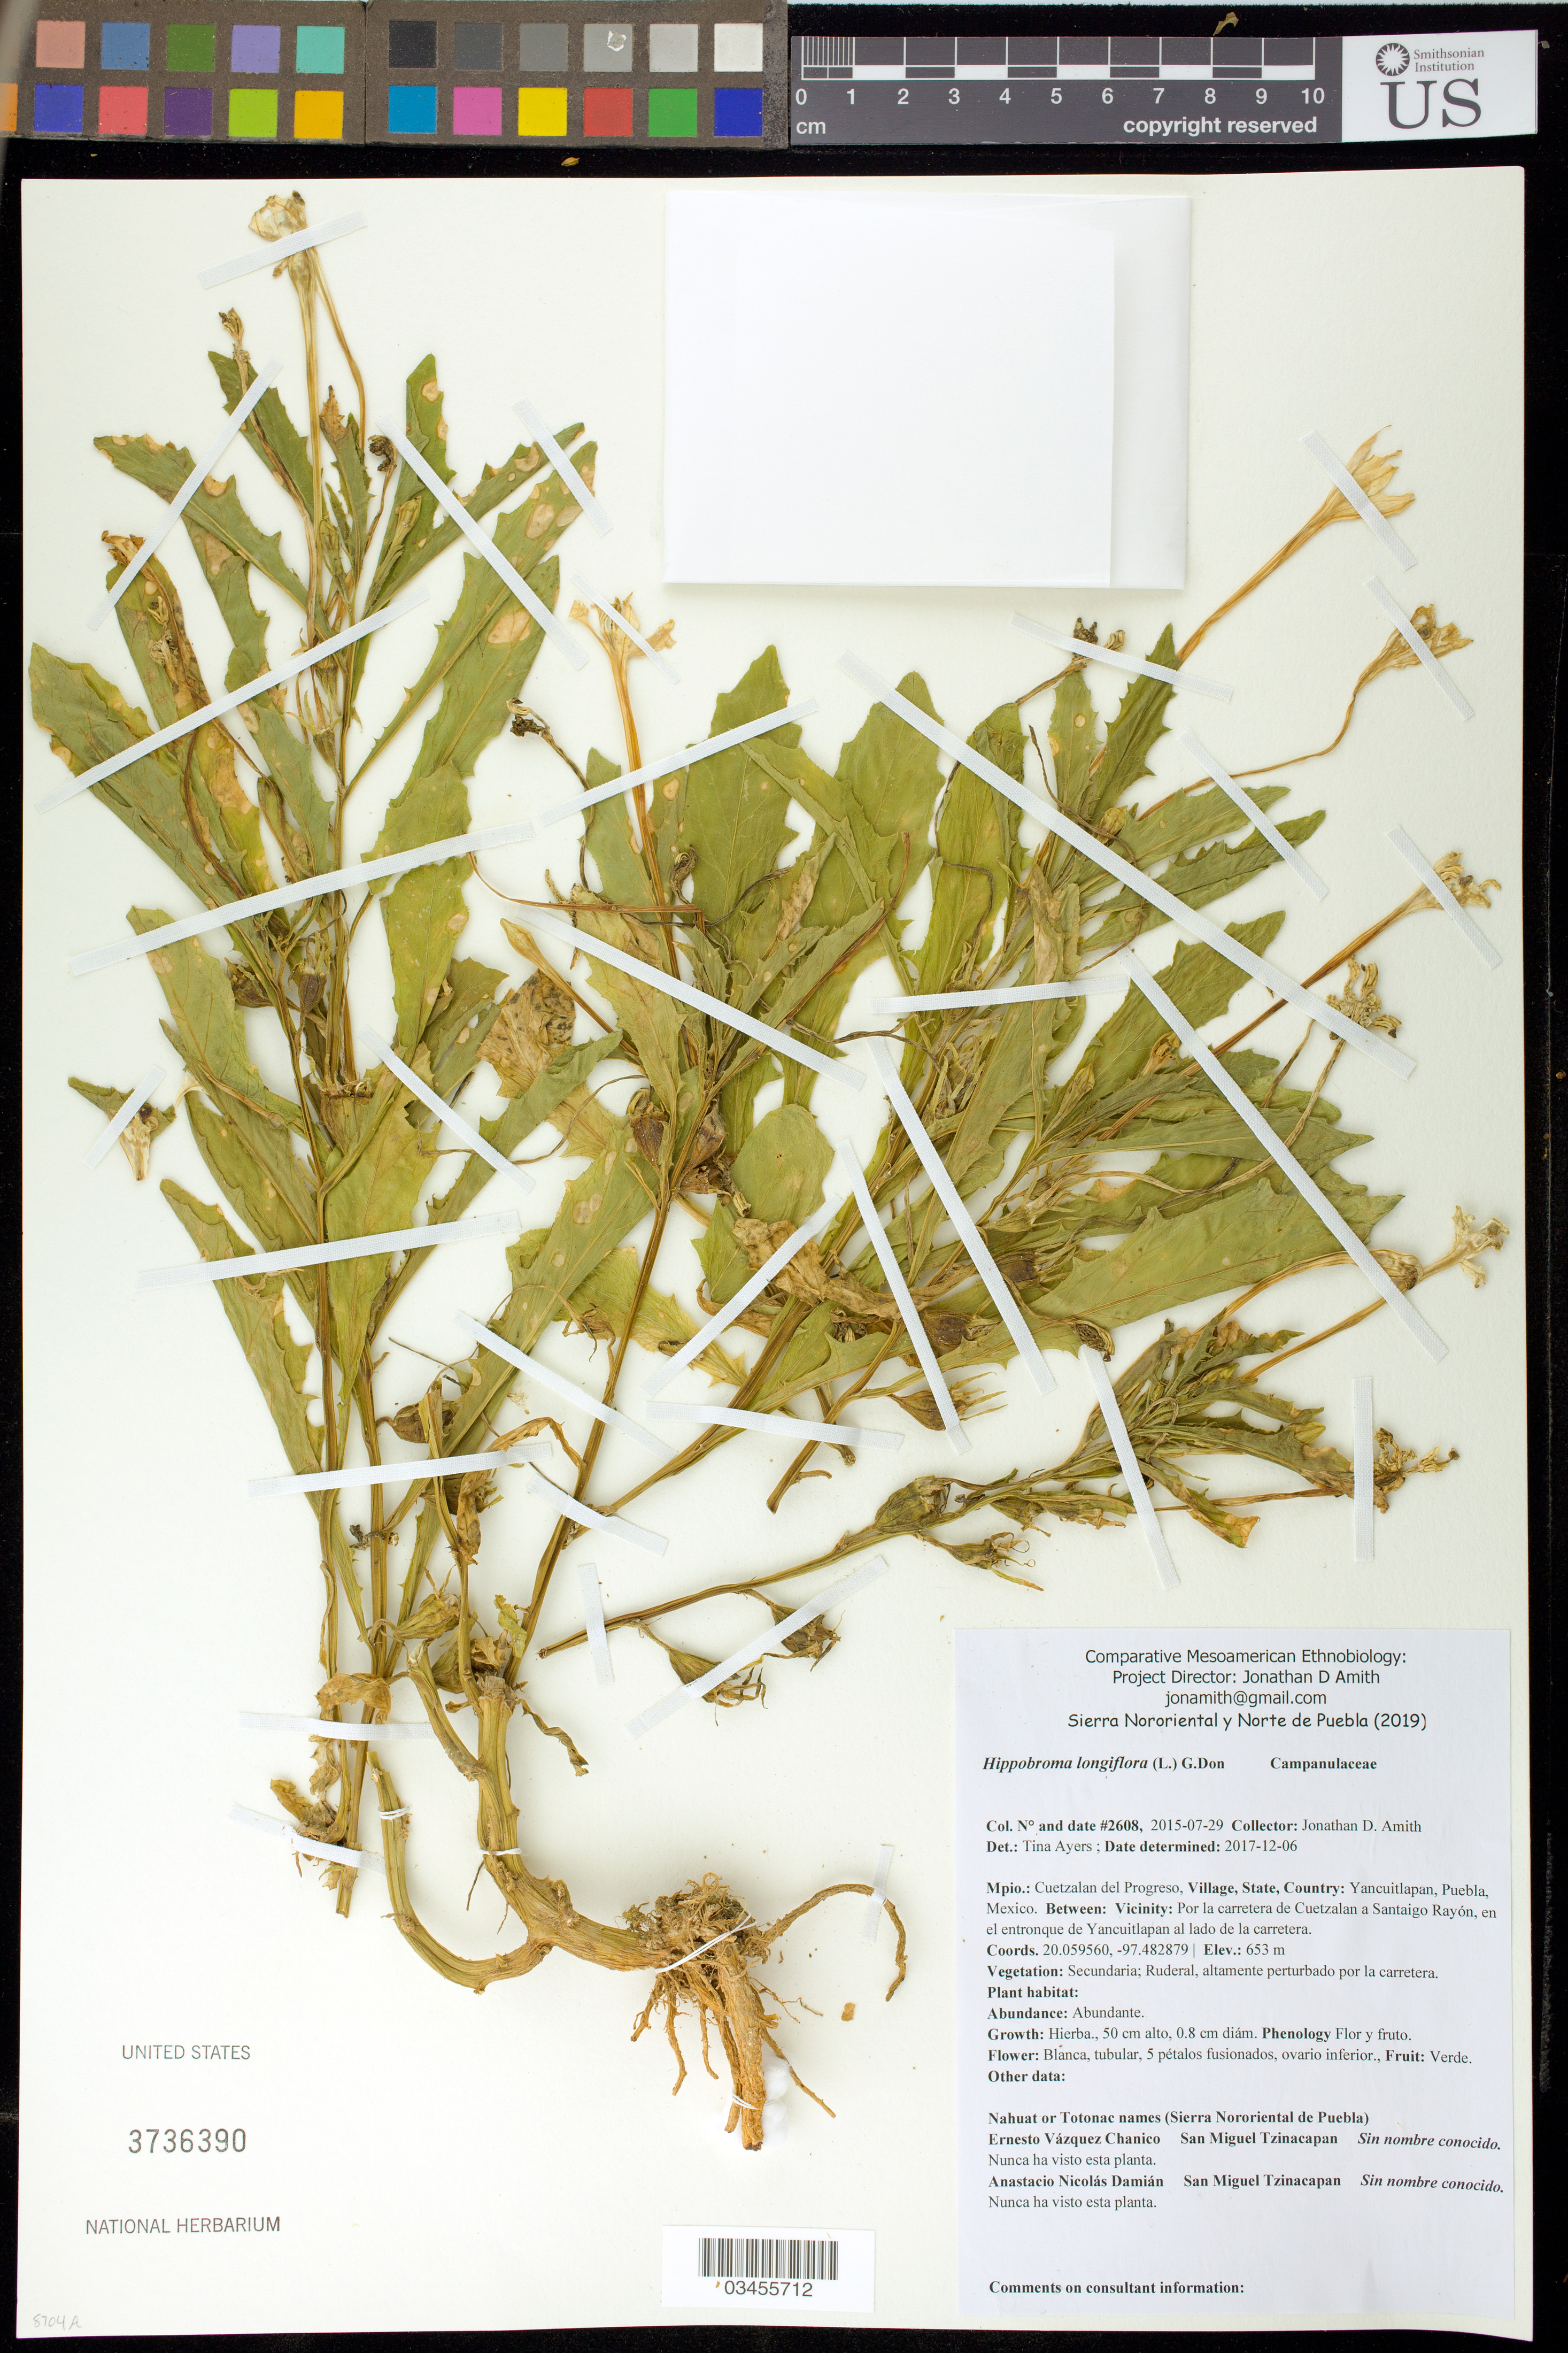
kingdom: Plantae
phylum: Tracheophyta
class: Magnoliopsida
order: Asterales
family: Campanulaceae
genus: Hippobroma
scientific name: Hippobroma longiflora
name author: (L.) G. Don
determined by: Coombes, Allen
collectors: J. D. Amith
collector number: JDA_02608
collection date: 2015-07-29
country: México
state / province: Puebla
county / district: Jonotla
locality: PUEBLO: Ecatlan; LOCALIDAD EXACTA: Por la carretera de Cuetzalan a Santiago Rayón, en el entronque de Yancuitlapan al lado de la carretera.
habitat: Ruderal, altamente perturbado por la carretera.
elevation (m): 653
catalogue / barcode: US 3736390